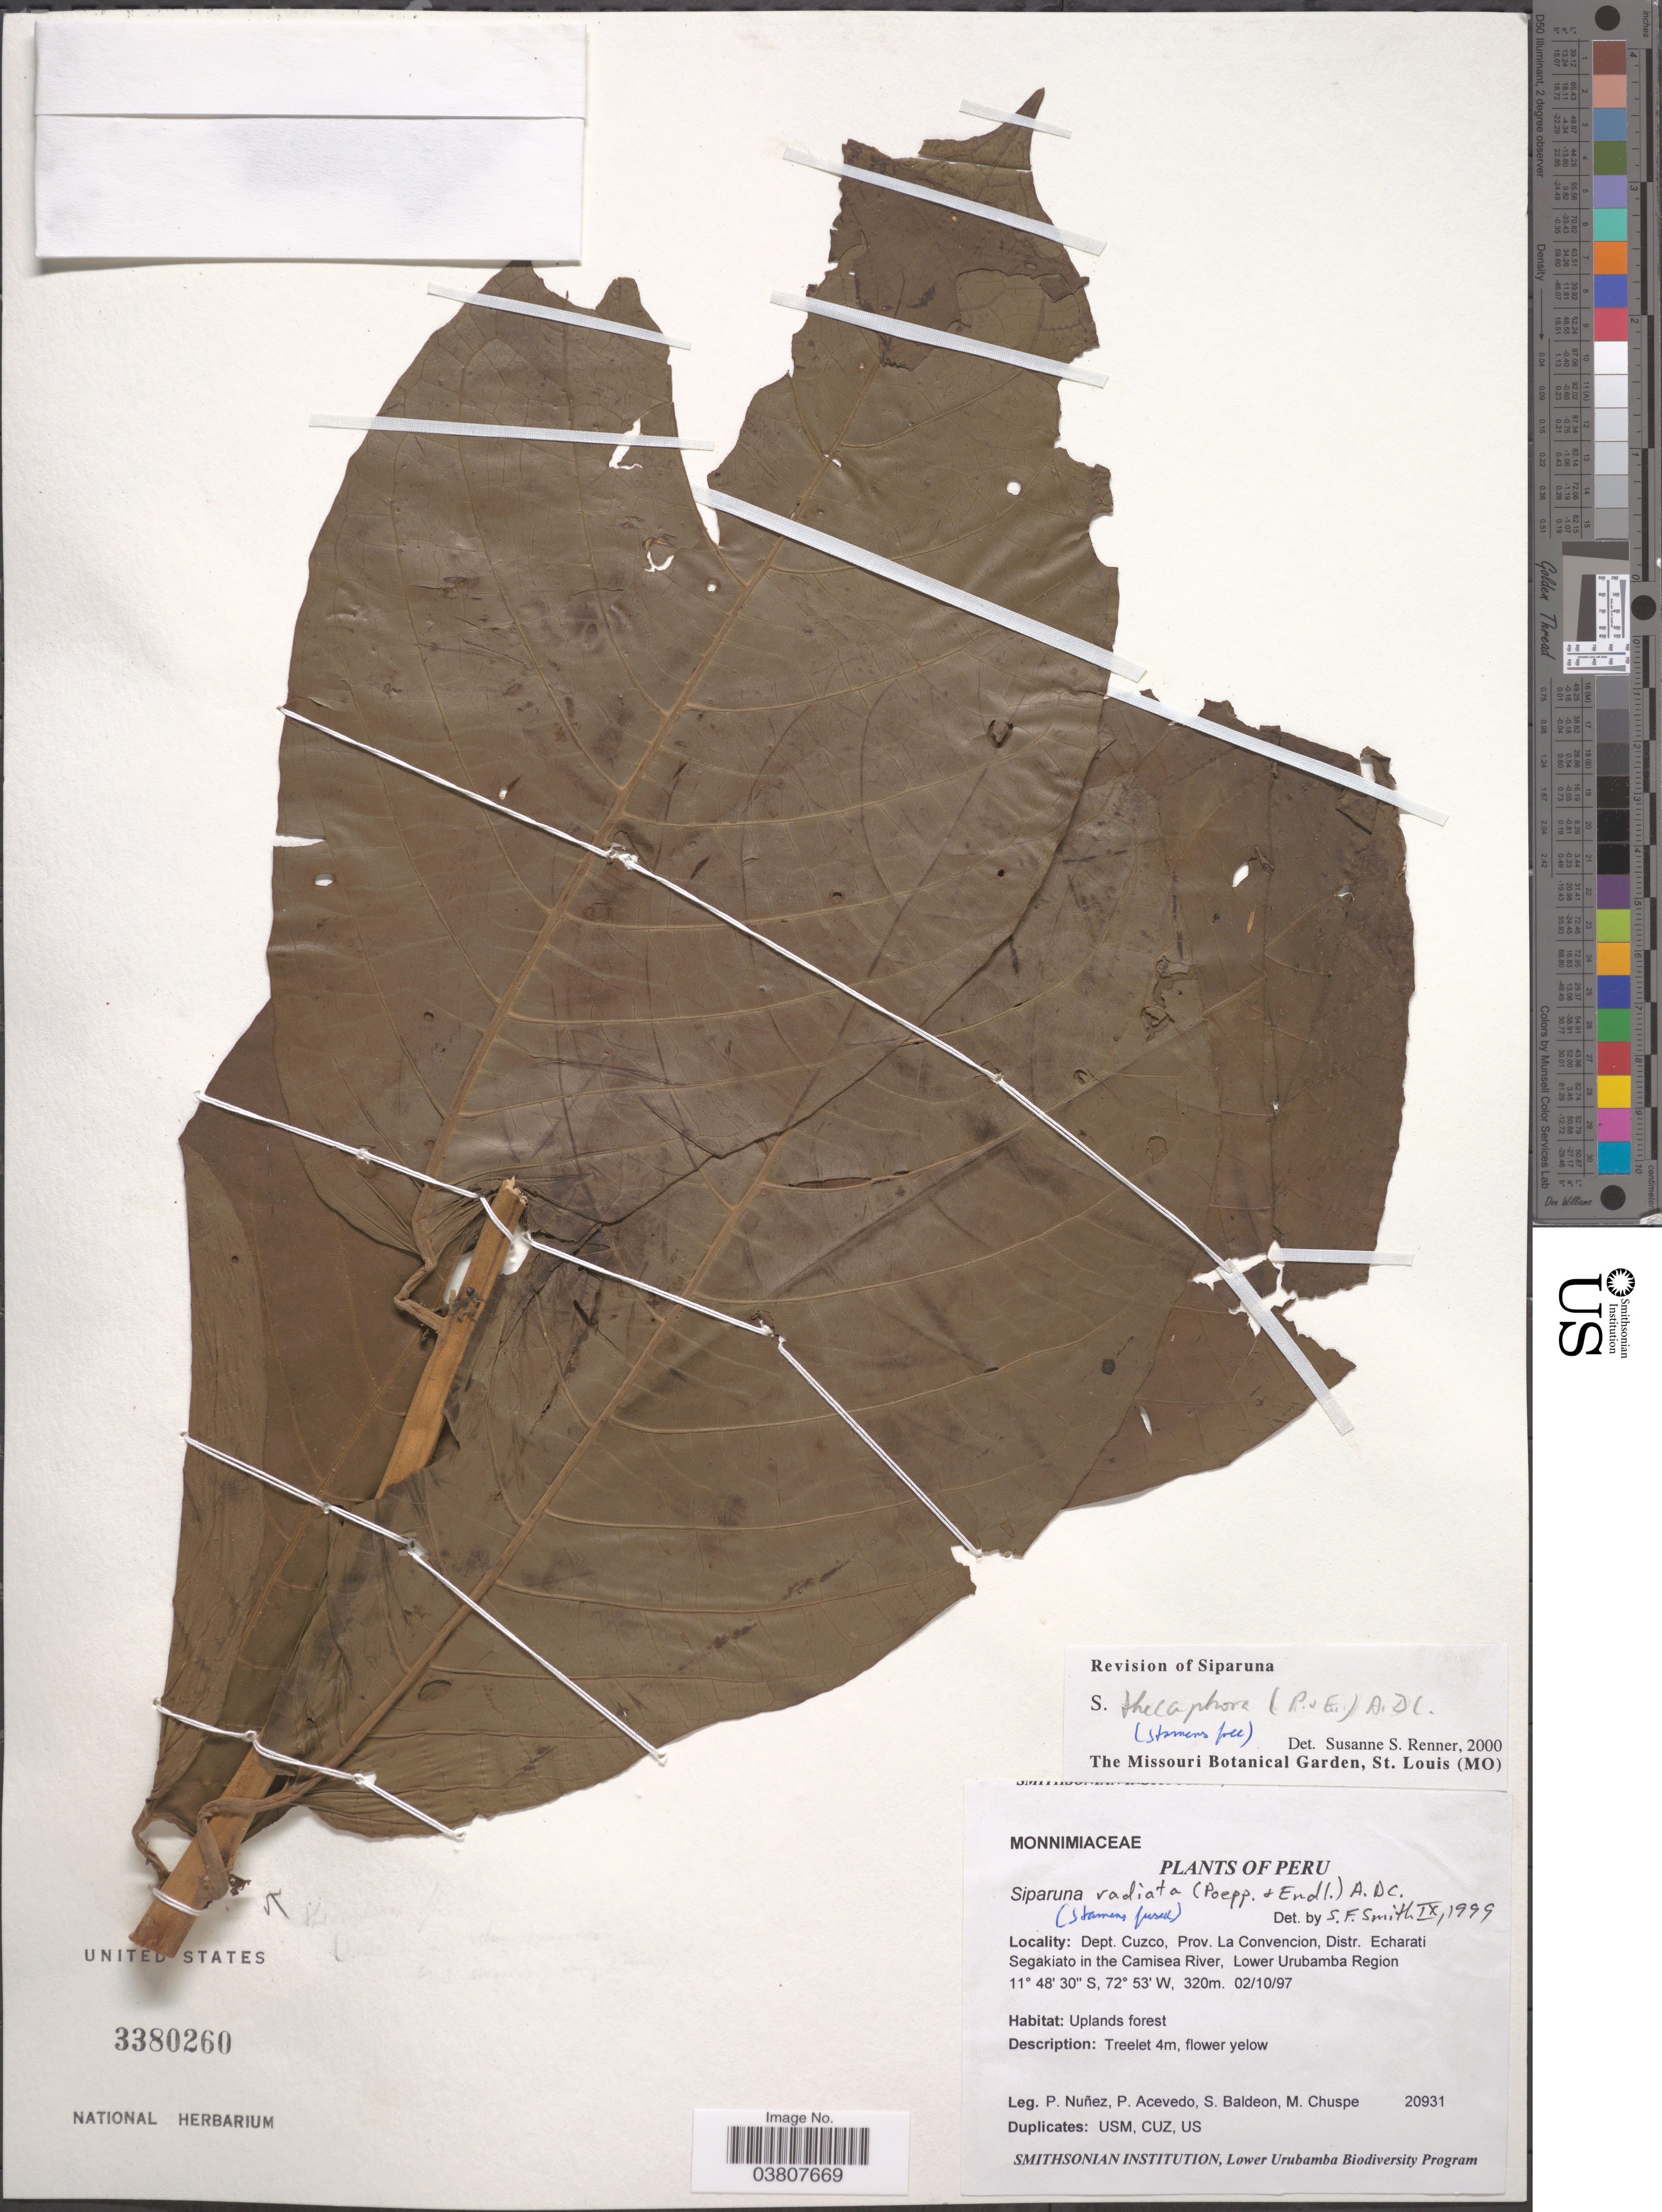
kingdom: Plantae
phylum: Tracheophyta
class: Magnoliopsida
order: Laurales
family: Siparunaceae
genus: Siparuna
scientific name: Siparuna thecaphora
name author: (Poepp. & Endl.) A. DC.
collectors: P. Nuñez V., P. Acevedo-Rodr., S. Baldeon & M. Chuspe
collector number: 20931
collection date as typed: Transcribed d/m/y: 2/10/97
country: Peru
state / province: Cusco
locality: Dept. Cuzco, Prov. La Convencion, Distr. Echarati Segakiato in the Camisea River, Lower Urubamba Region.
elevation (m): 320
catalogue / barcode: US 3380260